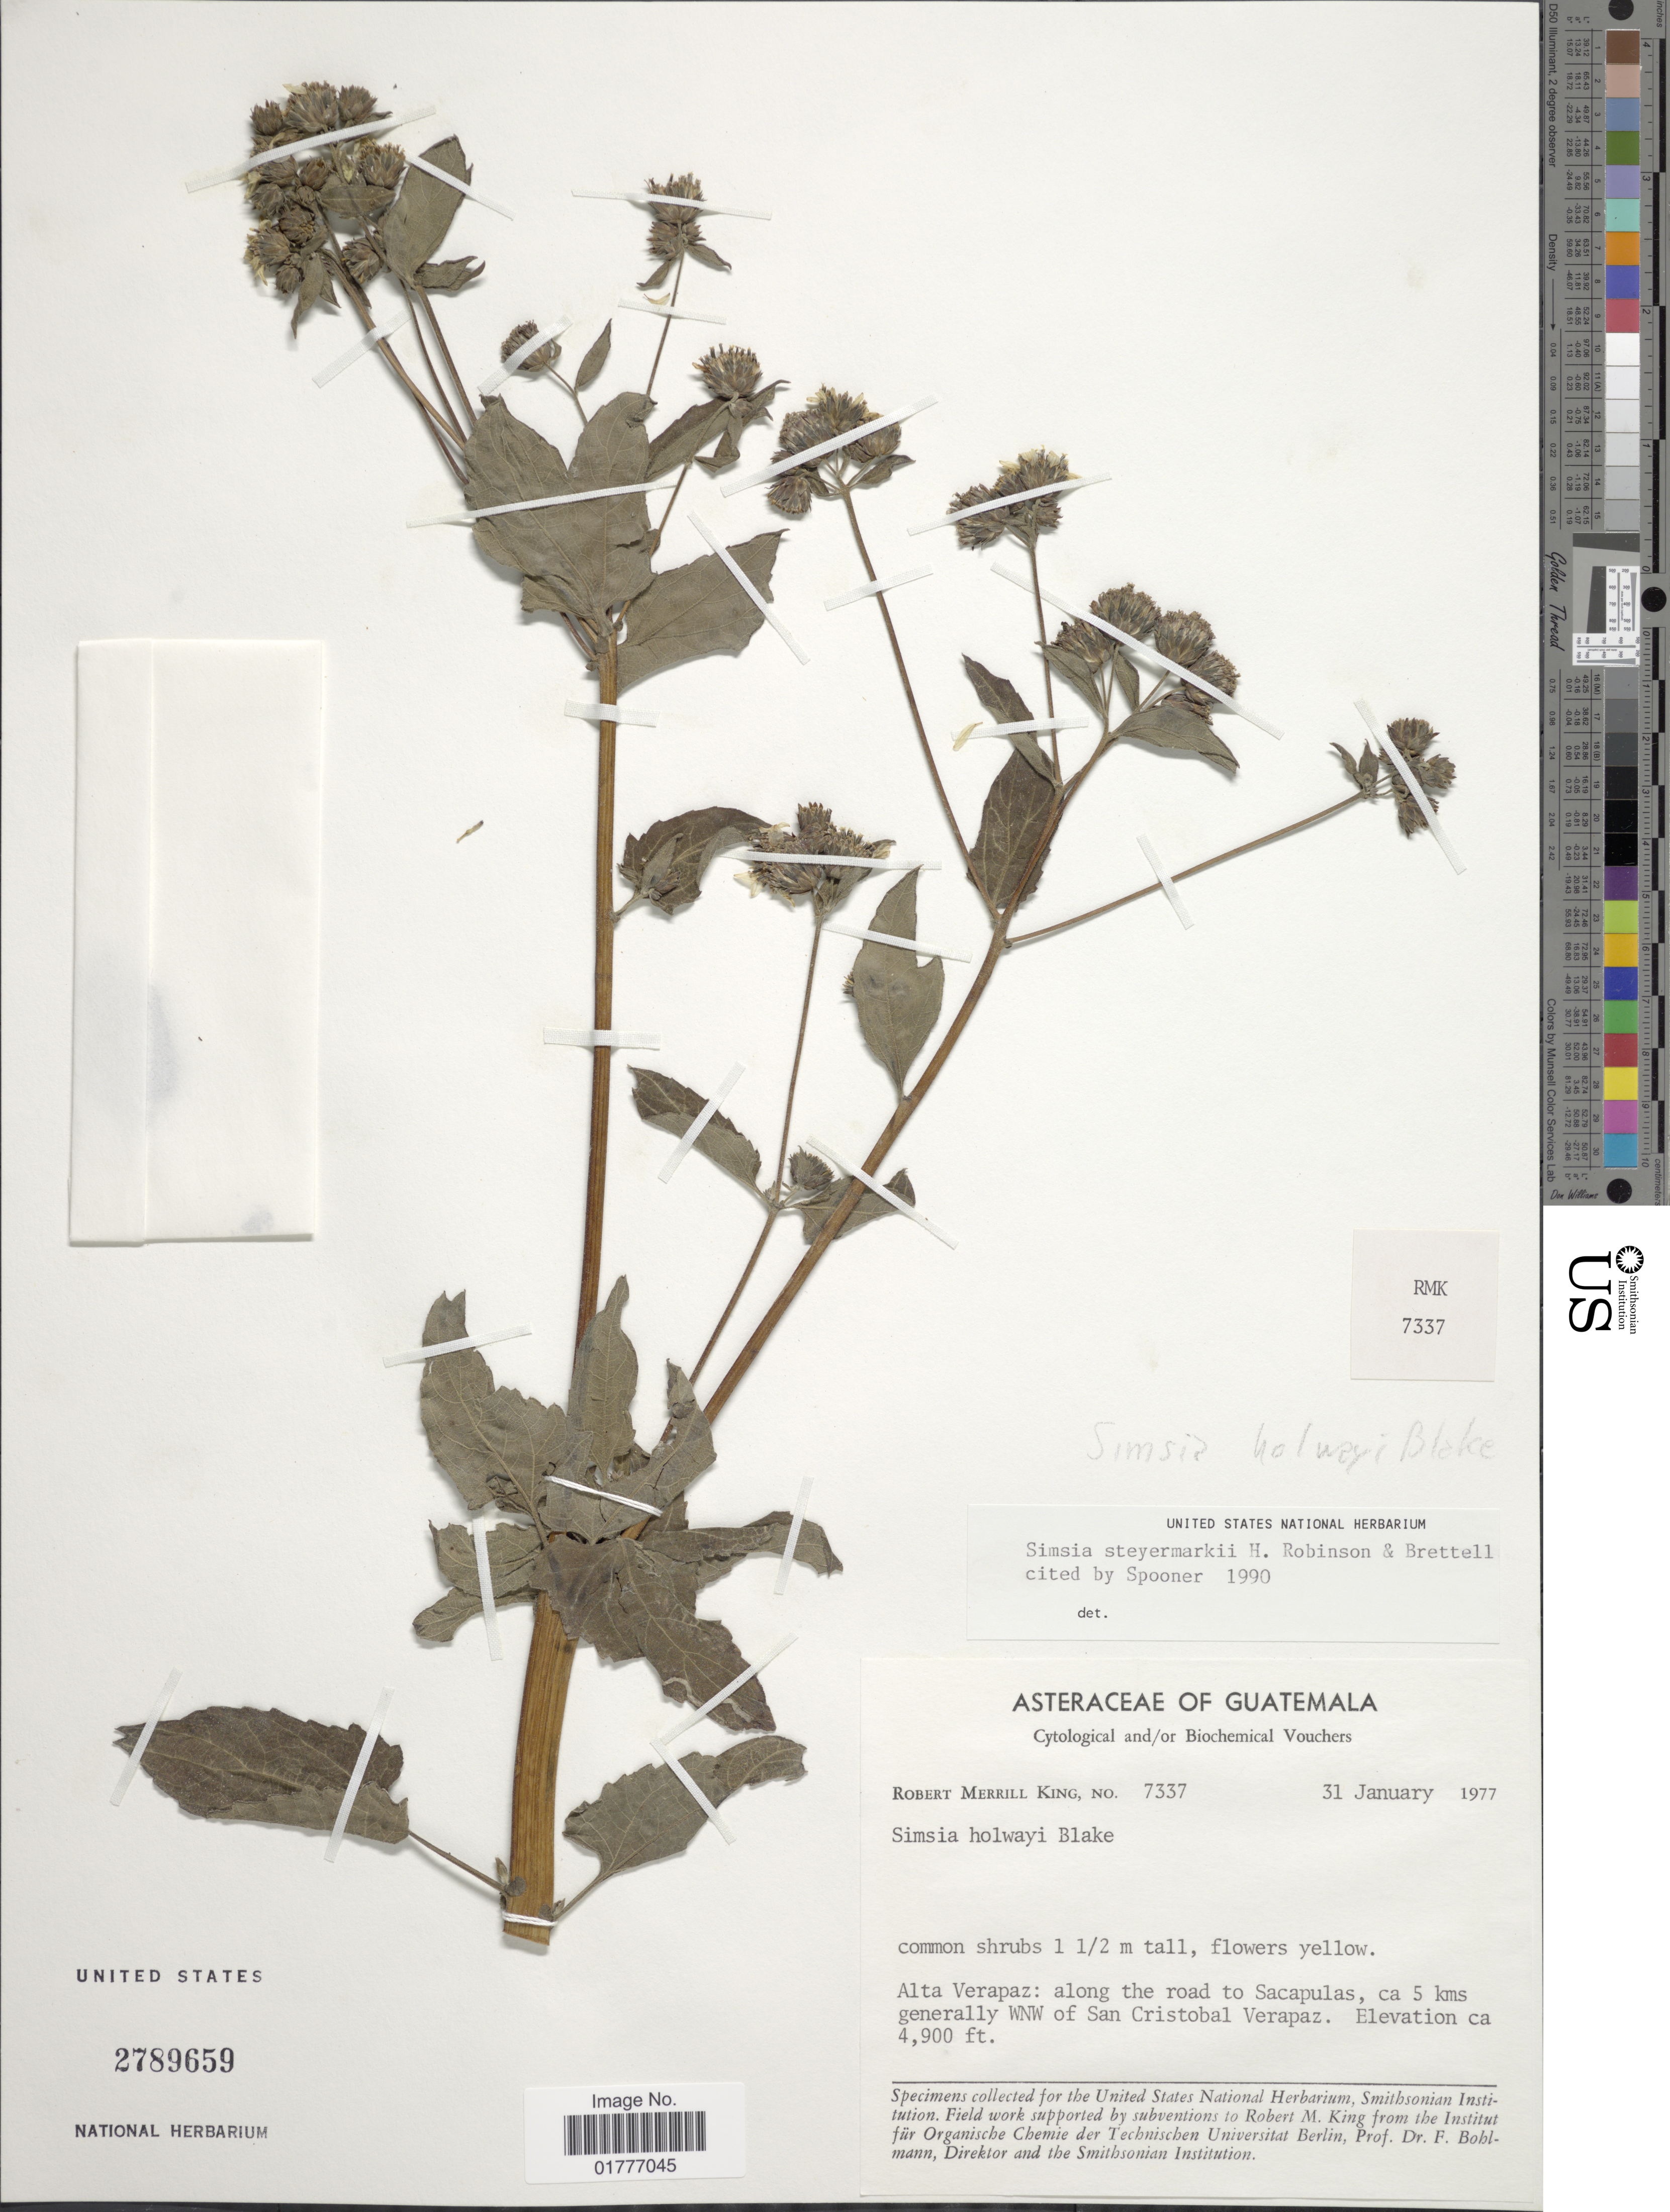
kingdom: Plantae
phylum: Tracheophyta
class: Magnoliopsida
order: Asterales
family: Asteraceae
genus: Simsia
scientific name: Simsia steyermarkii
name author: H. Rob. & Brettell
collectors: R. M. King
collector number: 7337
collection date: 1977-01-31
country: Guatemala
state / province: Alta Verapaz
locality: Along the road to Sacapulas, ca 5 kms generally WNW of San Cristobal Verapaz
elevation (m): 1494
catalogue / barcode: US 2789659